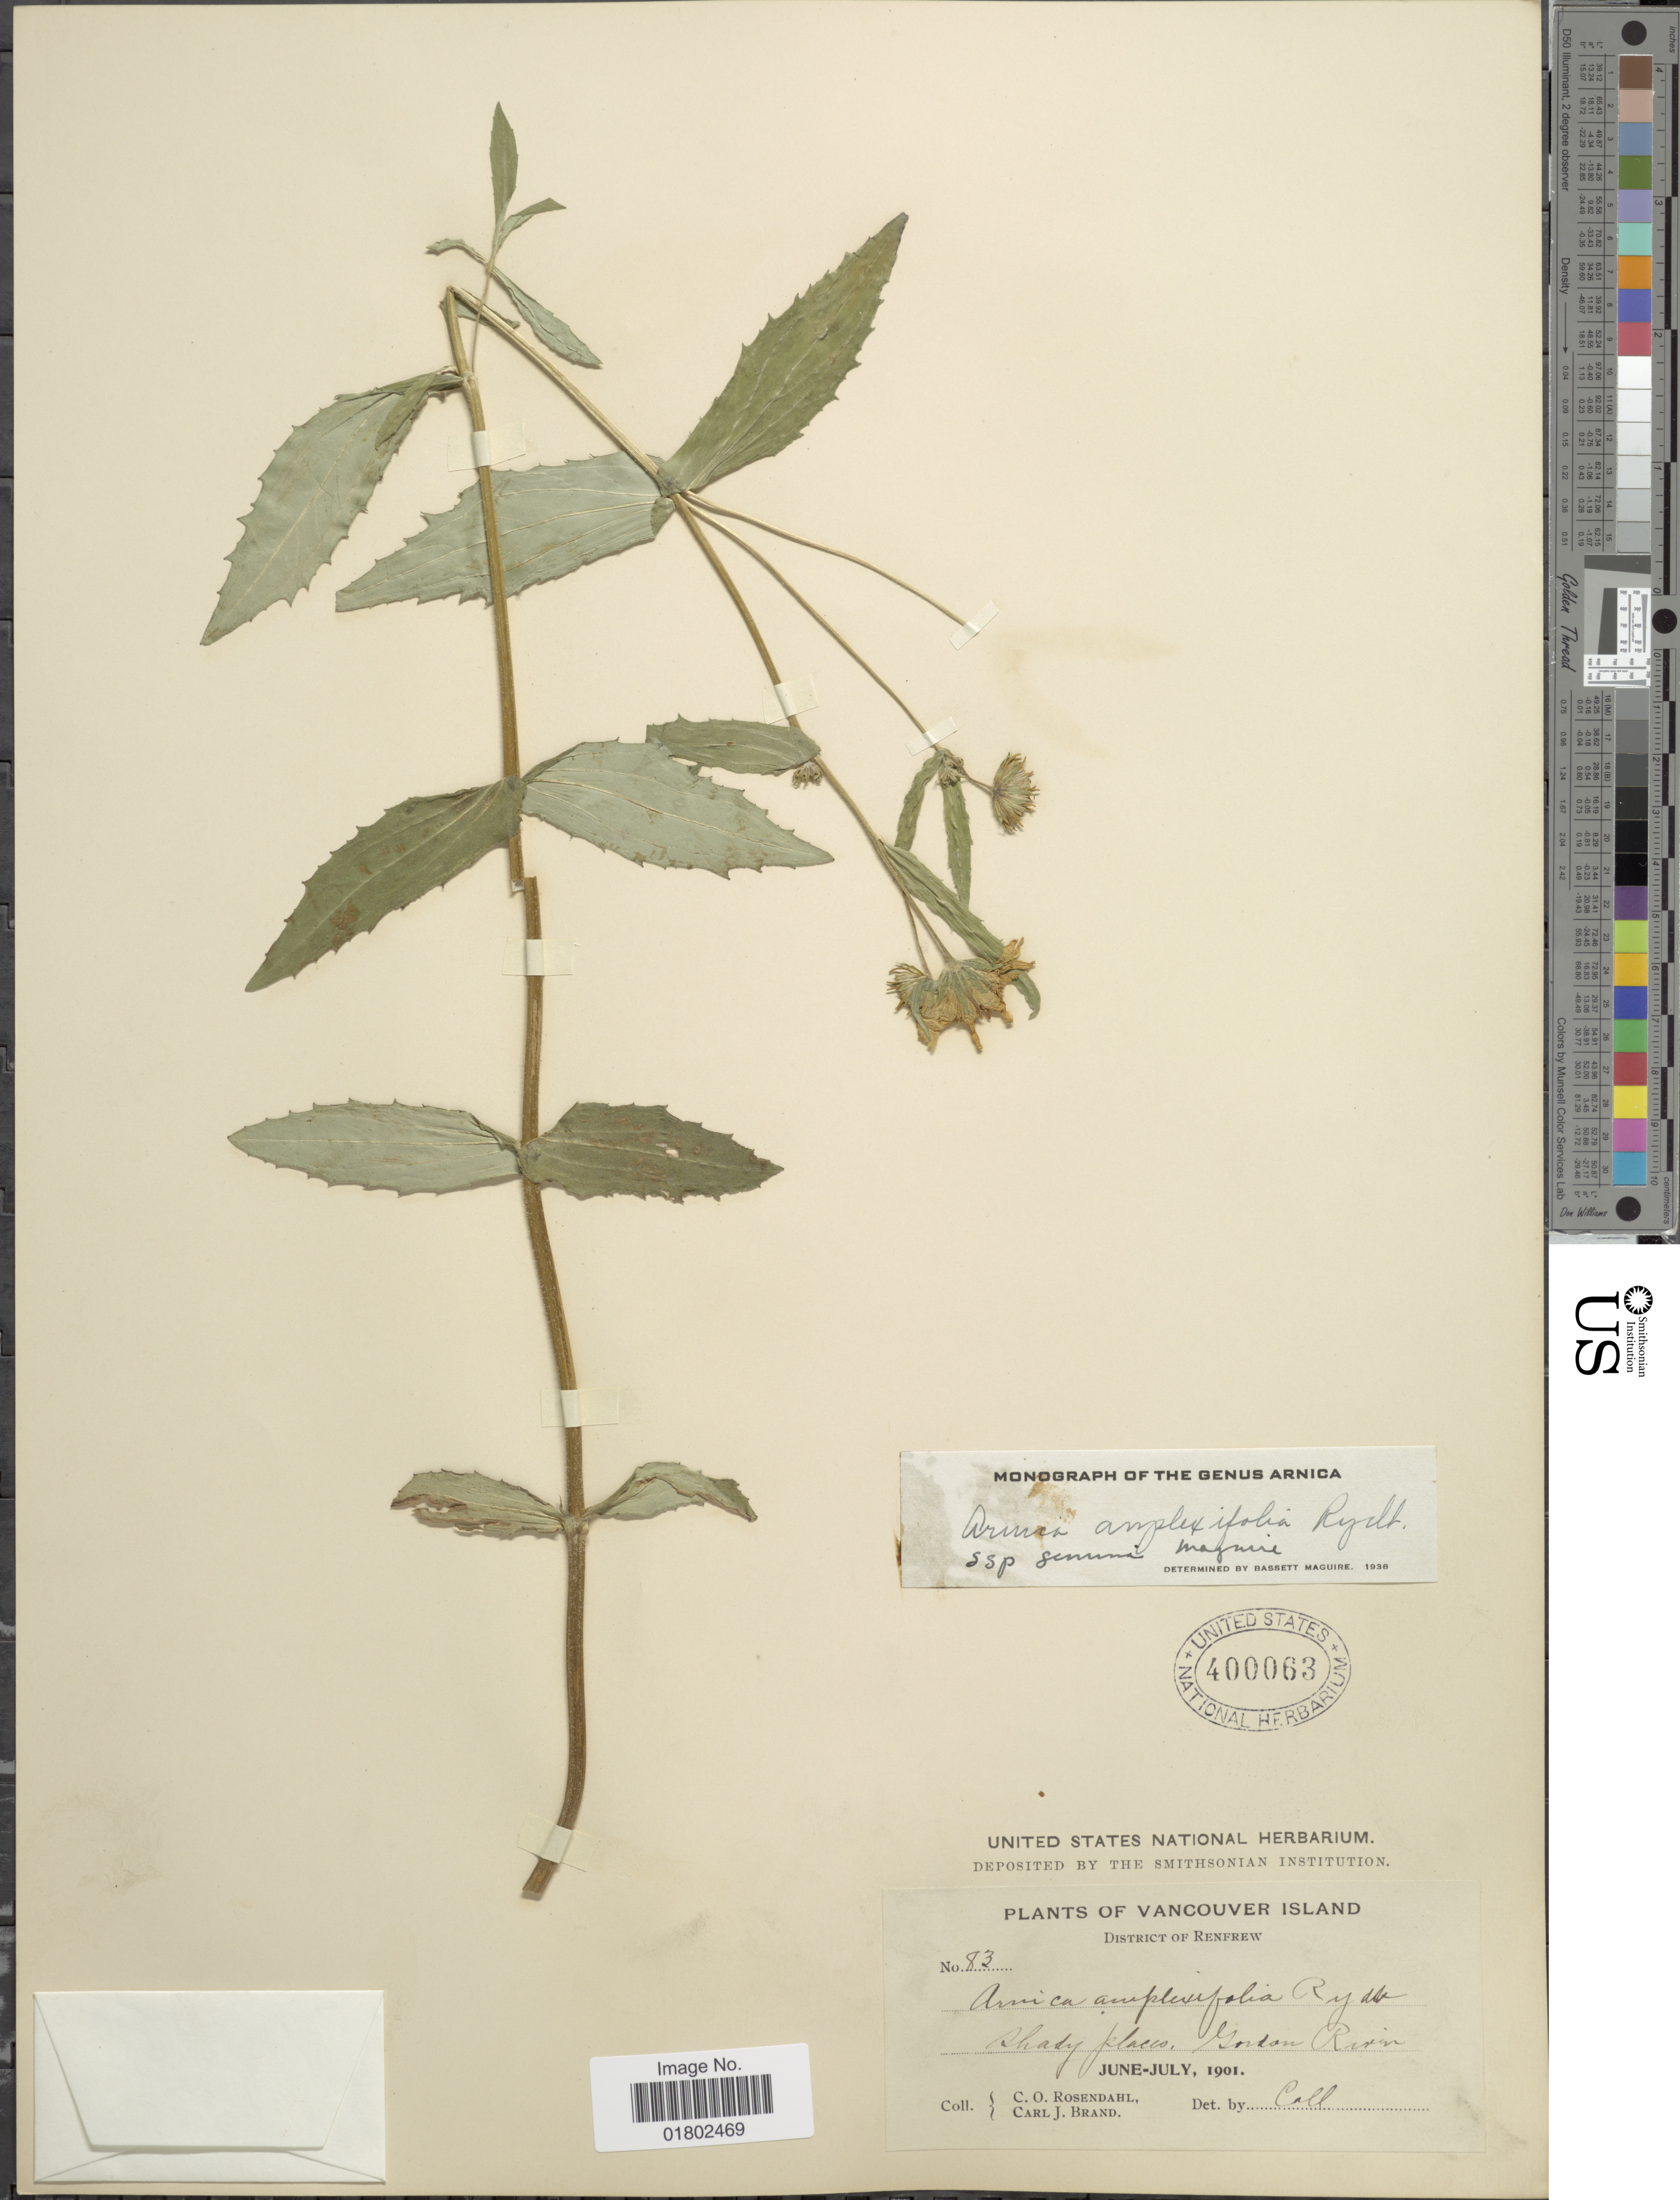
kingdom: Plantae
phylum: Tracheophyta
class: Magnoliopsida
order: Asterales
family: Asteraceae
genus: Arnica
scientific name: Arnica amplexifolia subsp. genuina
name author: Maguire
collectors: C. O. Rosendahl & C. J. Brand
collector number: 83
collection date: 1901-06/1901-07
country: Canada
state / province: British Columbia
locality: Vancouver Island, District of Renfrew, Gordon River.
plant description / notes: Precise locality edit: Corrected "Gorton River" to "Gordon River."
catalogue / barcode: US 400063